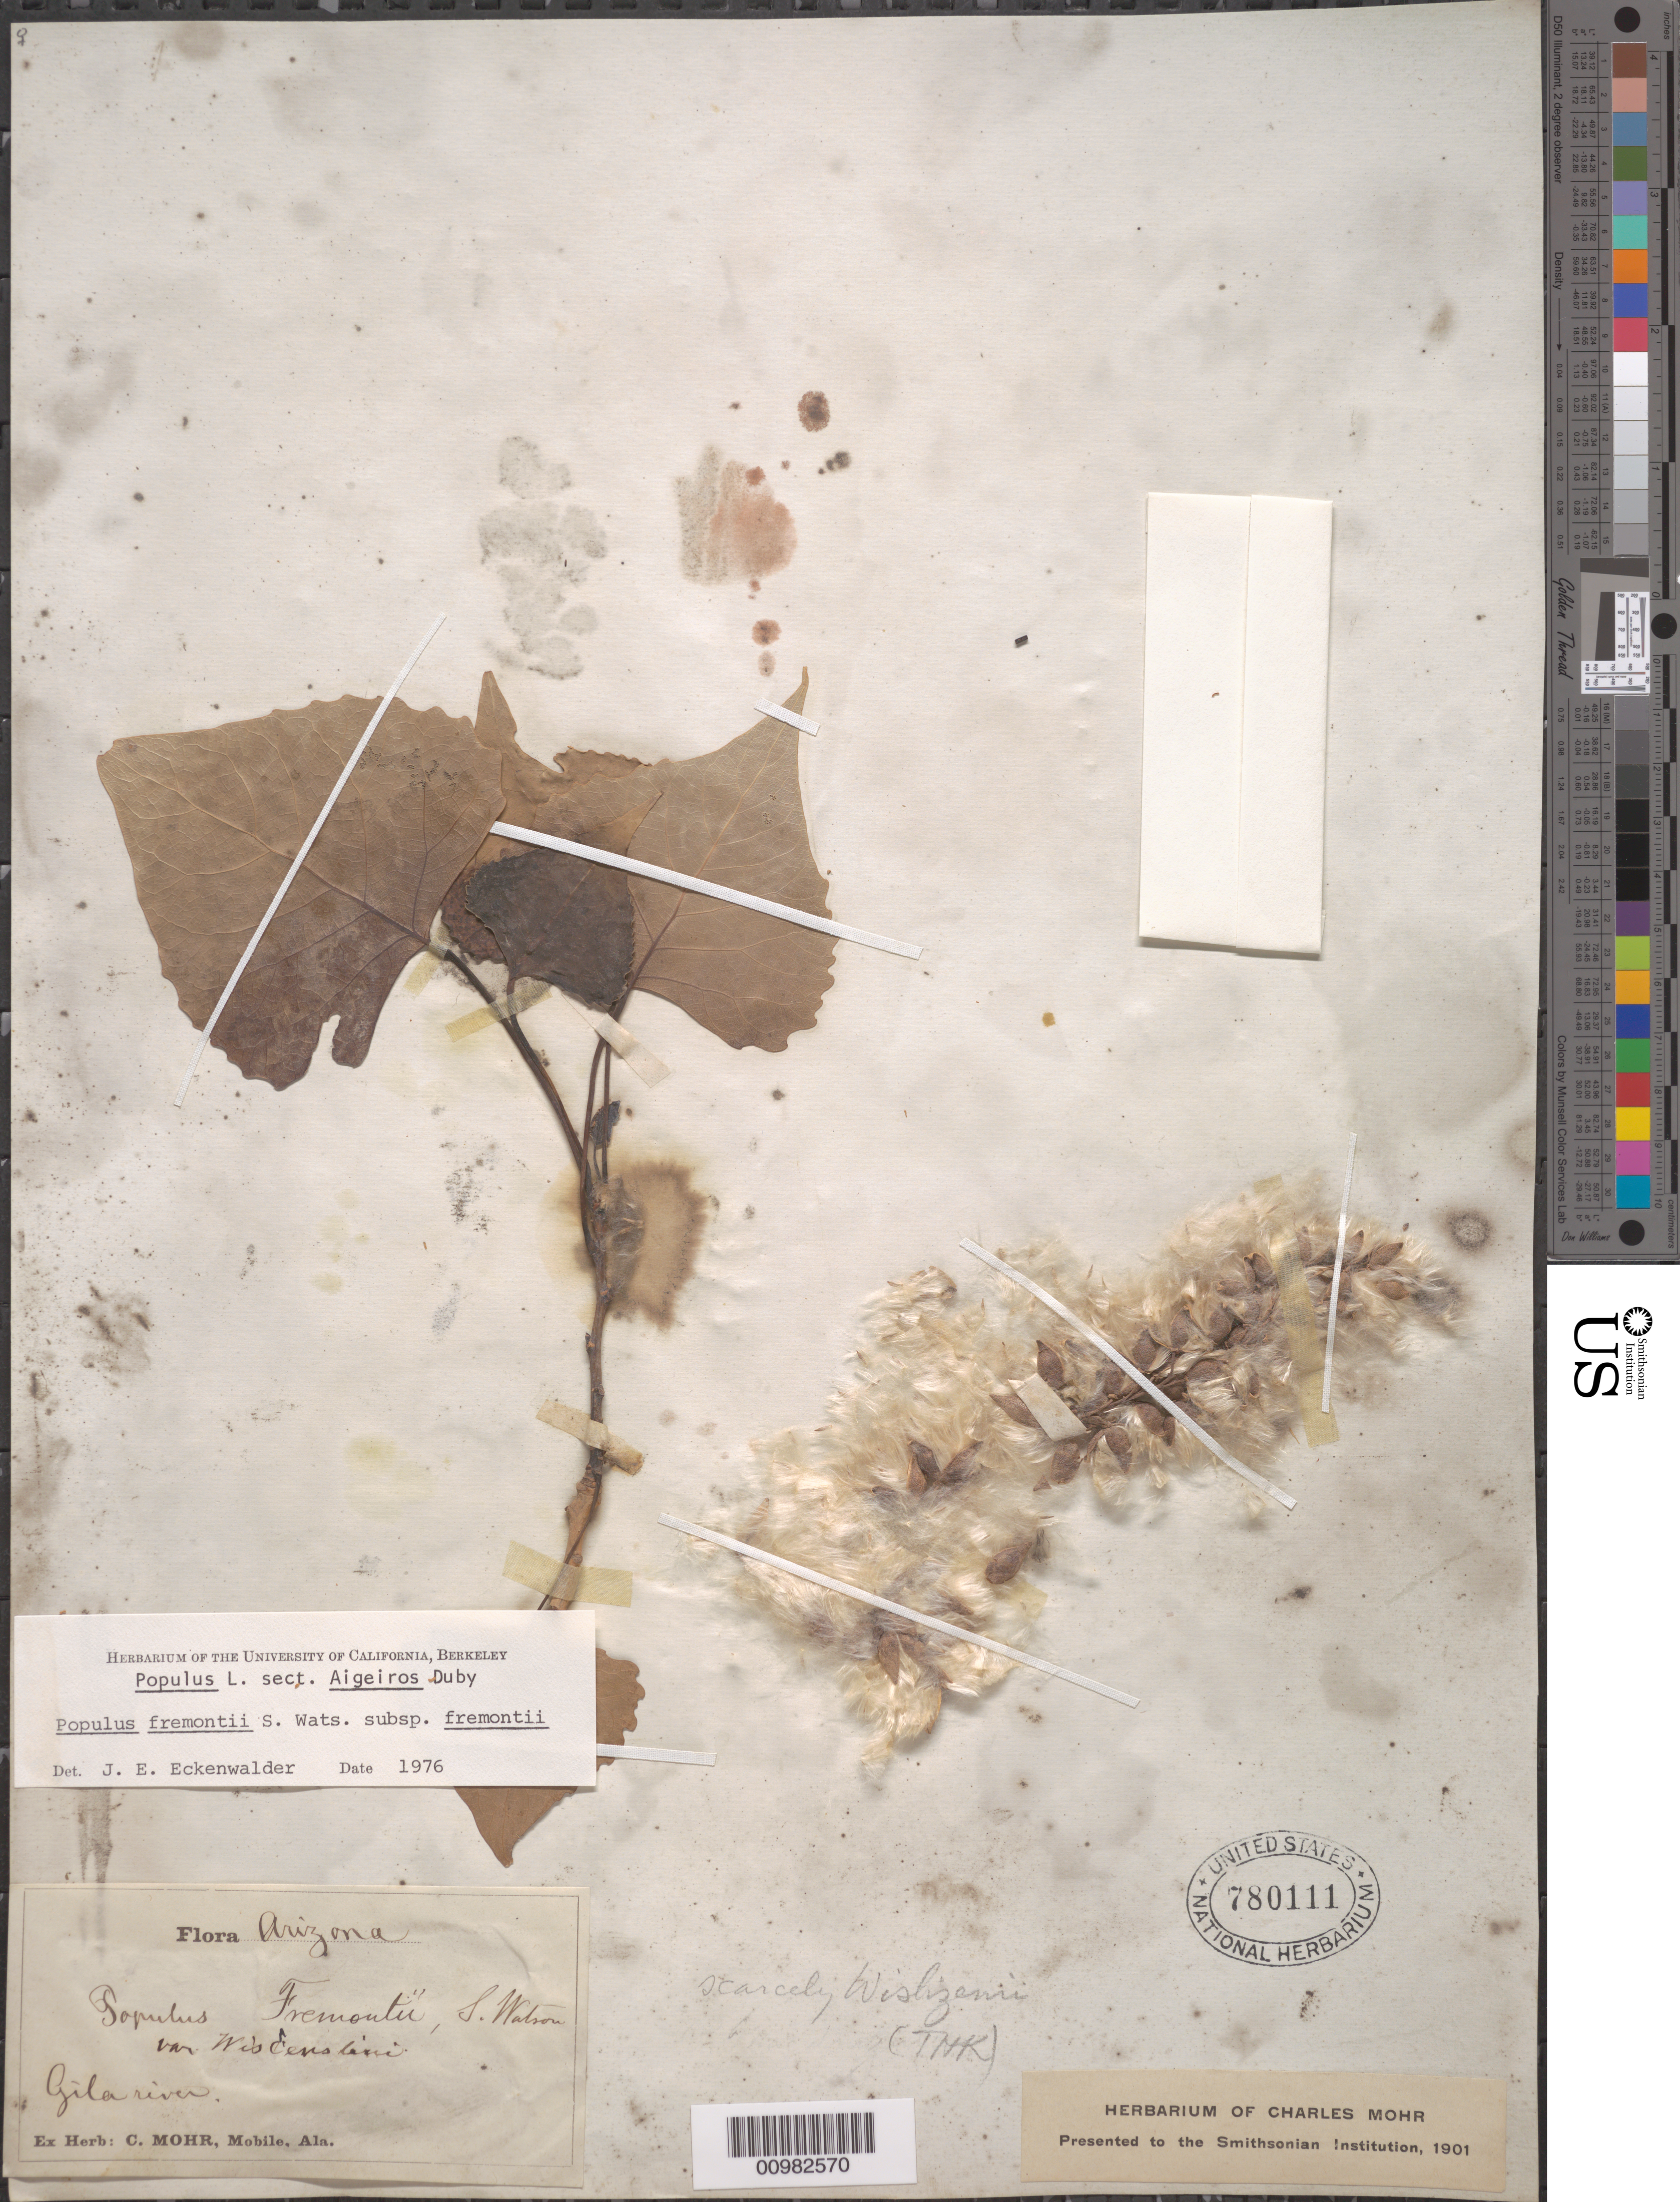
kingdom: Plantae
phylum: Tracheophyta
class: Magnoliopsida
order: Malpighiales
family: Salicaceae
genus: Populus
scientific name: Populus fremontii subsp. fremontii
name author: S. Watson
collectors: C. T. Mohr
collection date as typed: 1901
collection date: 1901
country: United States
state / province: Arizona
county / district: Gila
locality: Gila River.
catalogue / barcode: US 780111